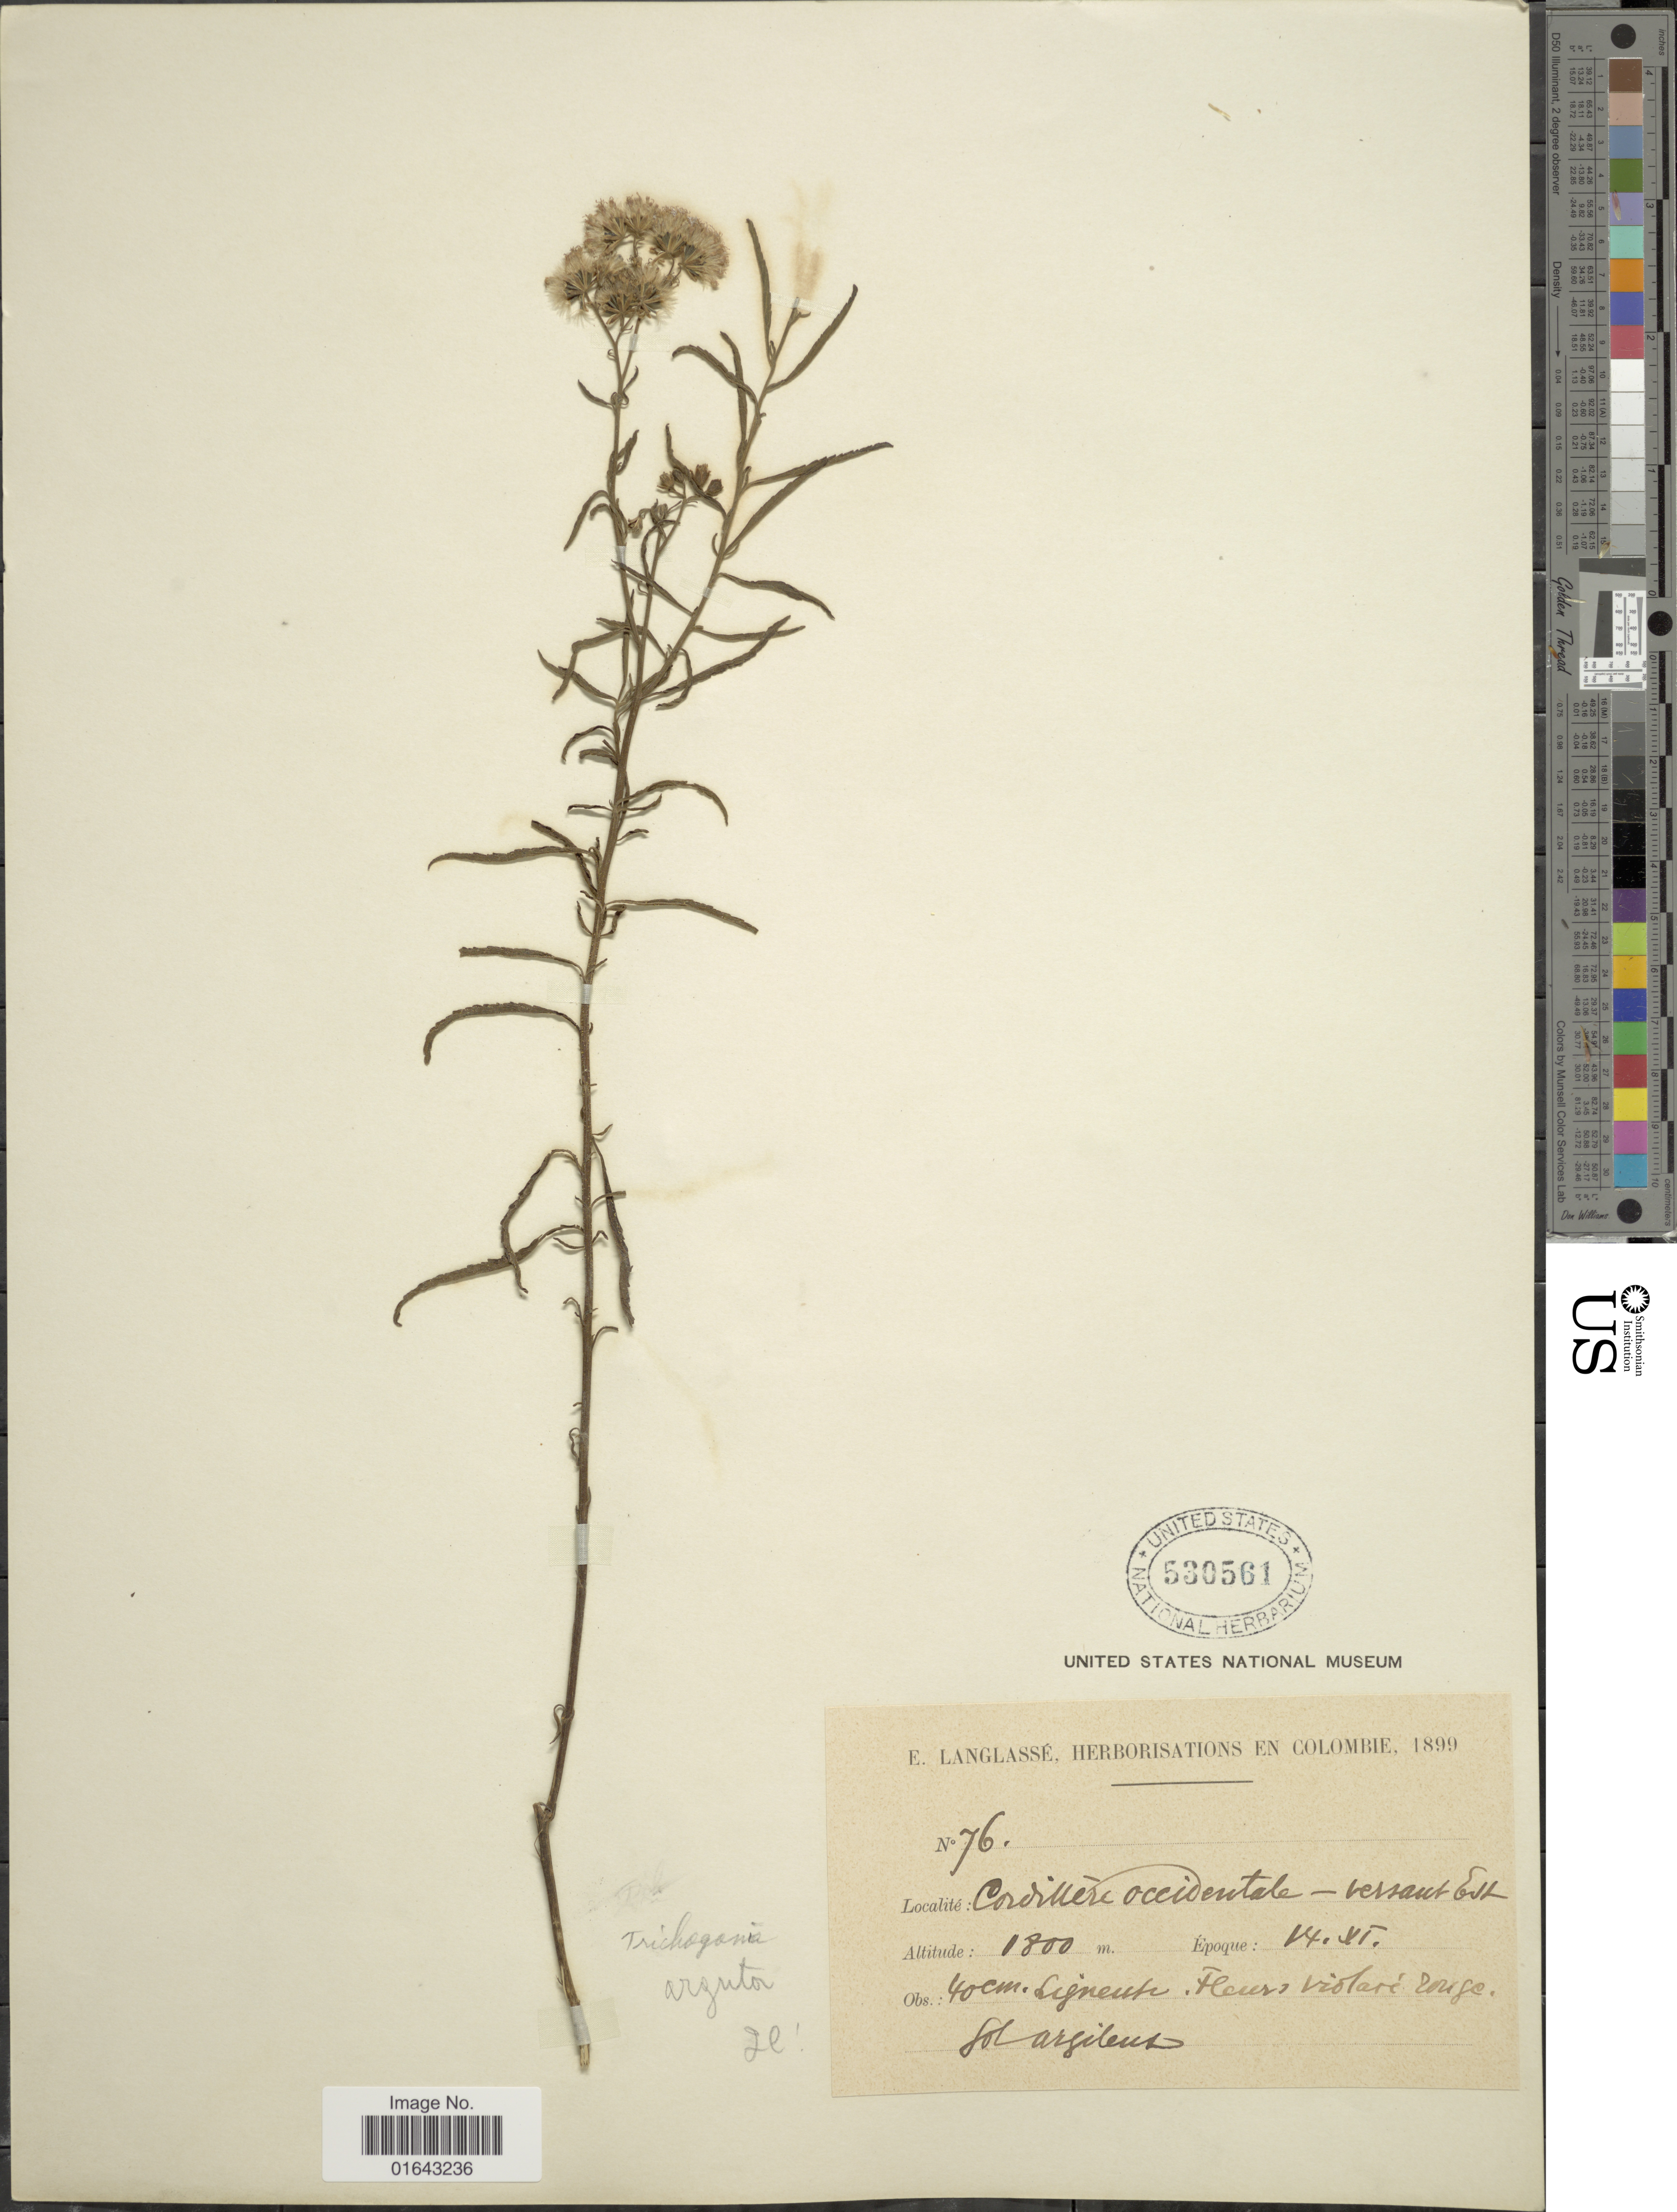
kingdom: Plantae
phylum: Tracheophyta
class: Magnoliopsida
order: Asterales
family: Asteraceae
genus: Trichogonia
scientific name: Trichogonia arguta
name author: (Kunth) Benth. & Hook. f. ex Klatt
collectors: E. Langlassé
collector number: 76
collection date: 1899-11-14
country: Colombia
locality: Cordillera occidentale - versant Est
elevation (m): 1800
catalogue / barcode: US 530561